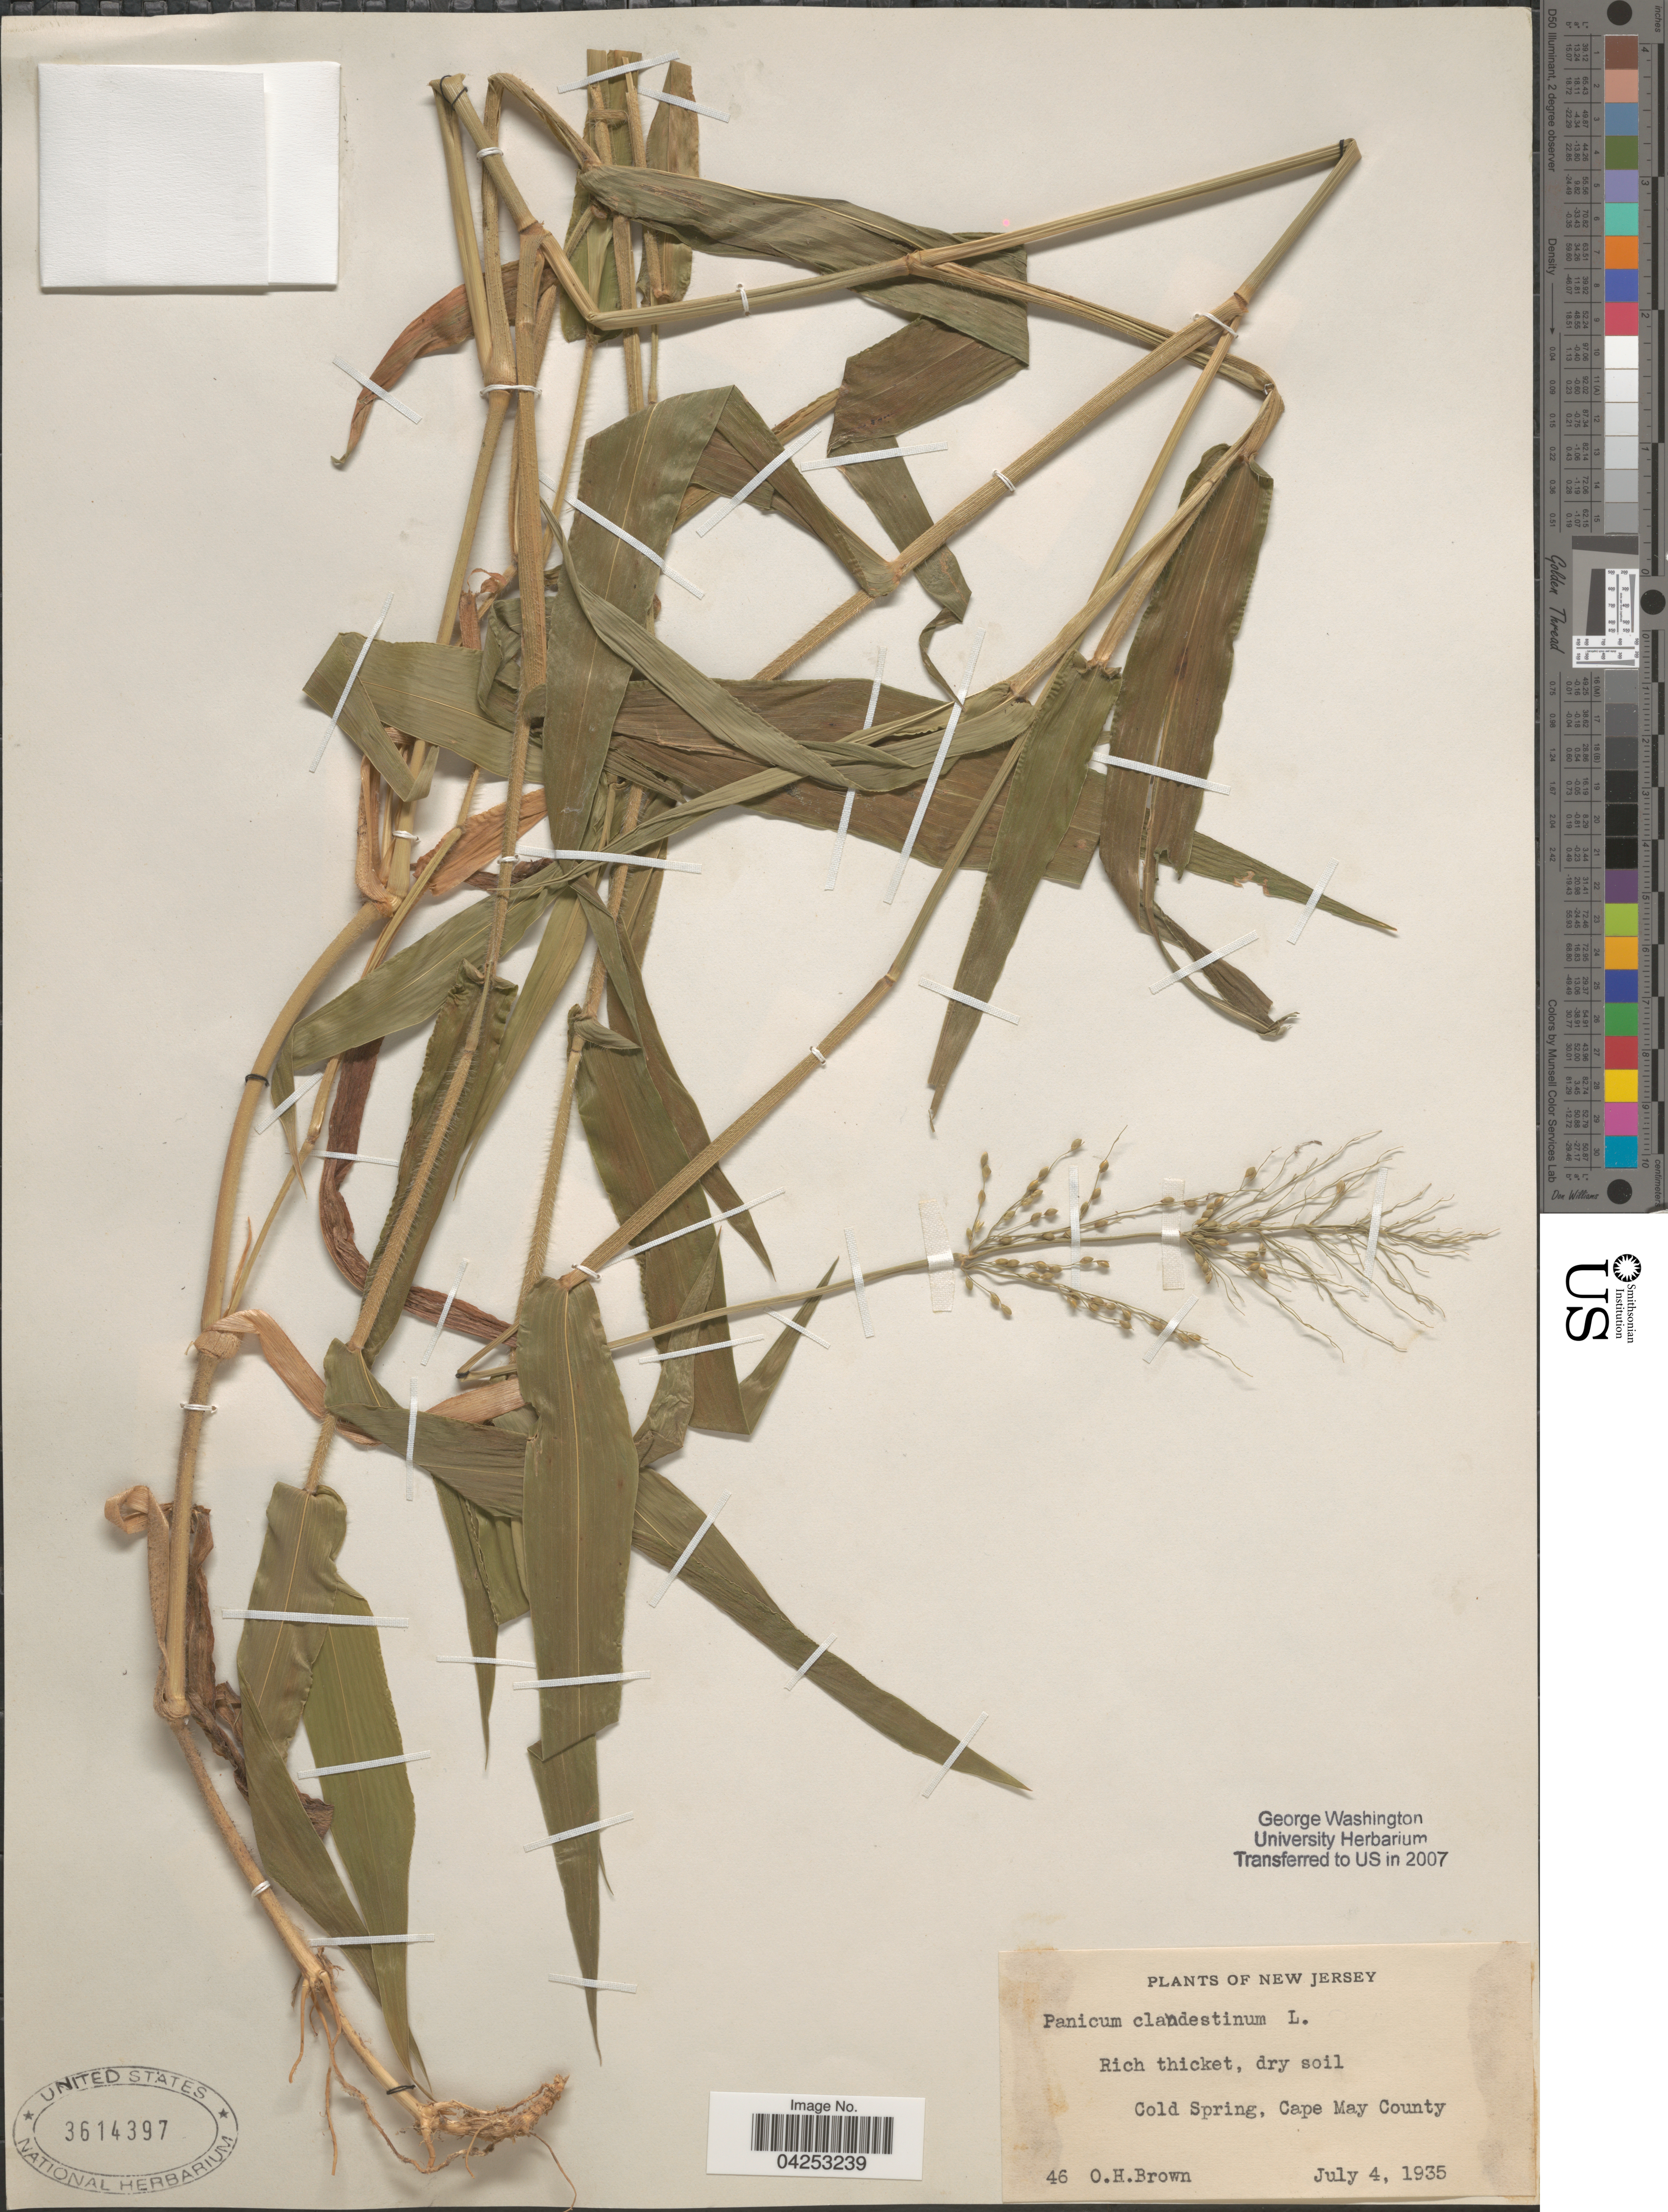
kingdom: Plantae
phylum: Tracheophyta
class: Liliopsida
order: Poales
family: Poaceae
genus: Dichanthelium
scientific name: Dichanthelium clandestinum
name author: (L.) Gould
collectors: O. Brown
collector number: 46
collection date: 1935-07-04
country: United States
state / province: New Jersey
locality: Rich ticket, dry soil. Cold Spring, Cape May County.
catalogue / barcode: US 3614397